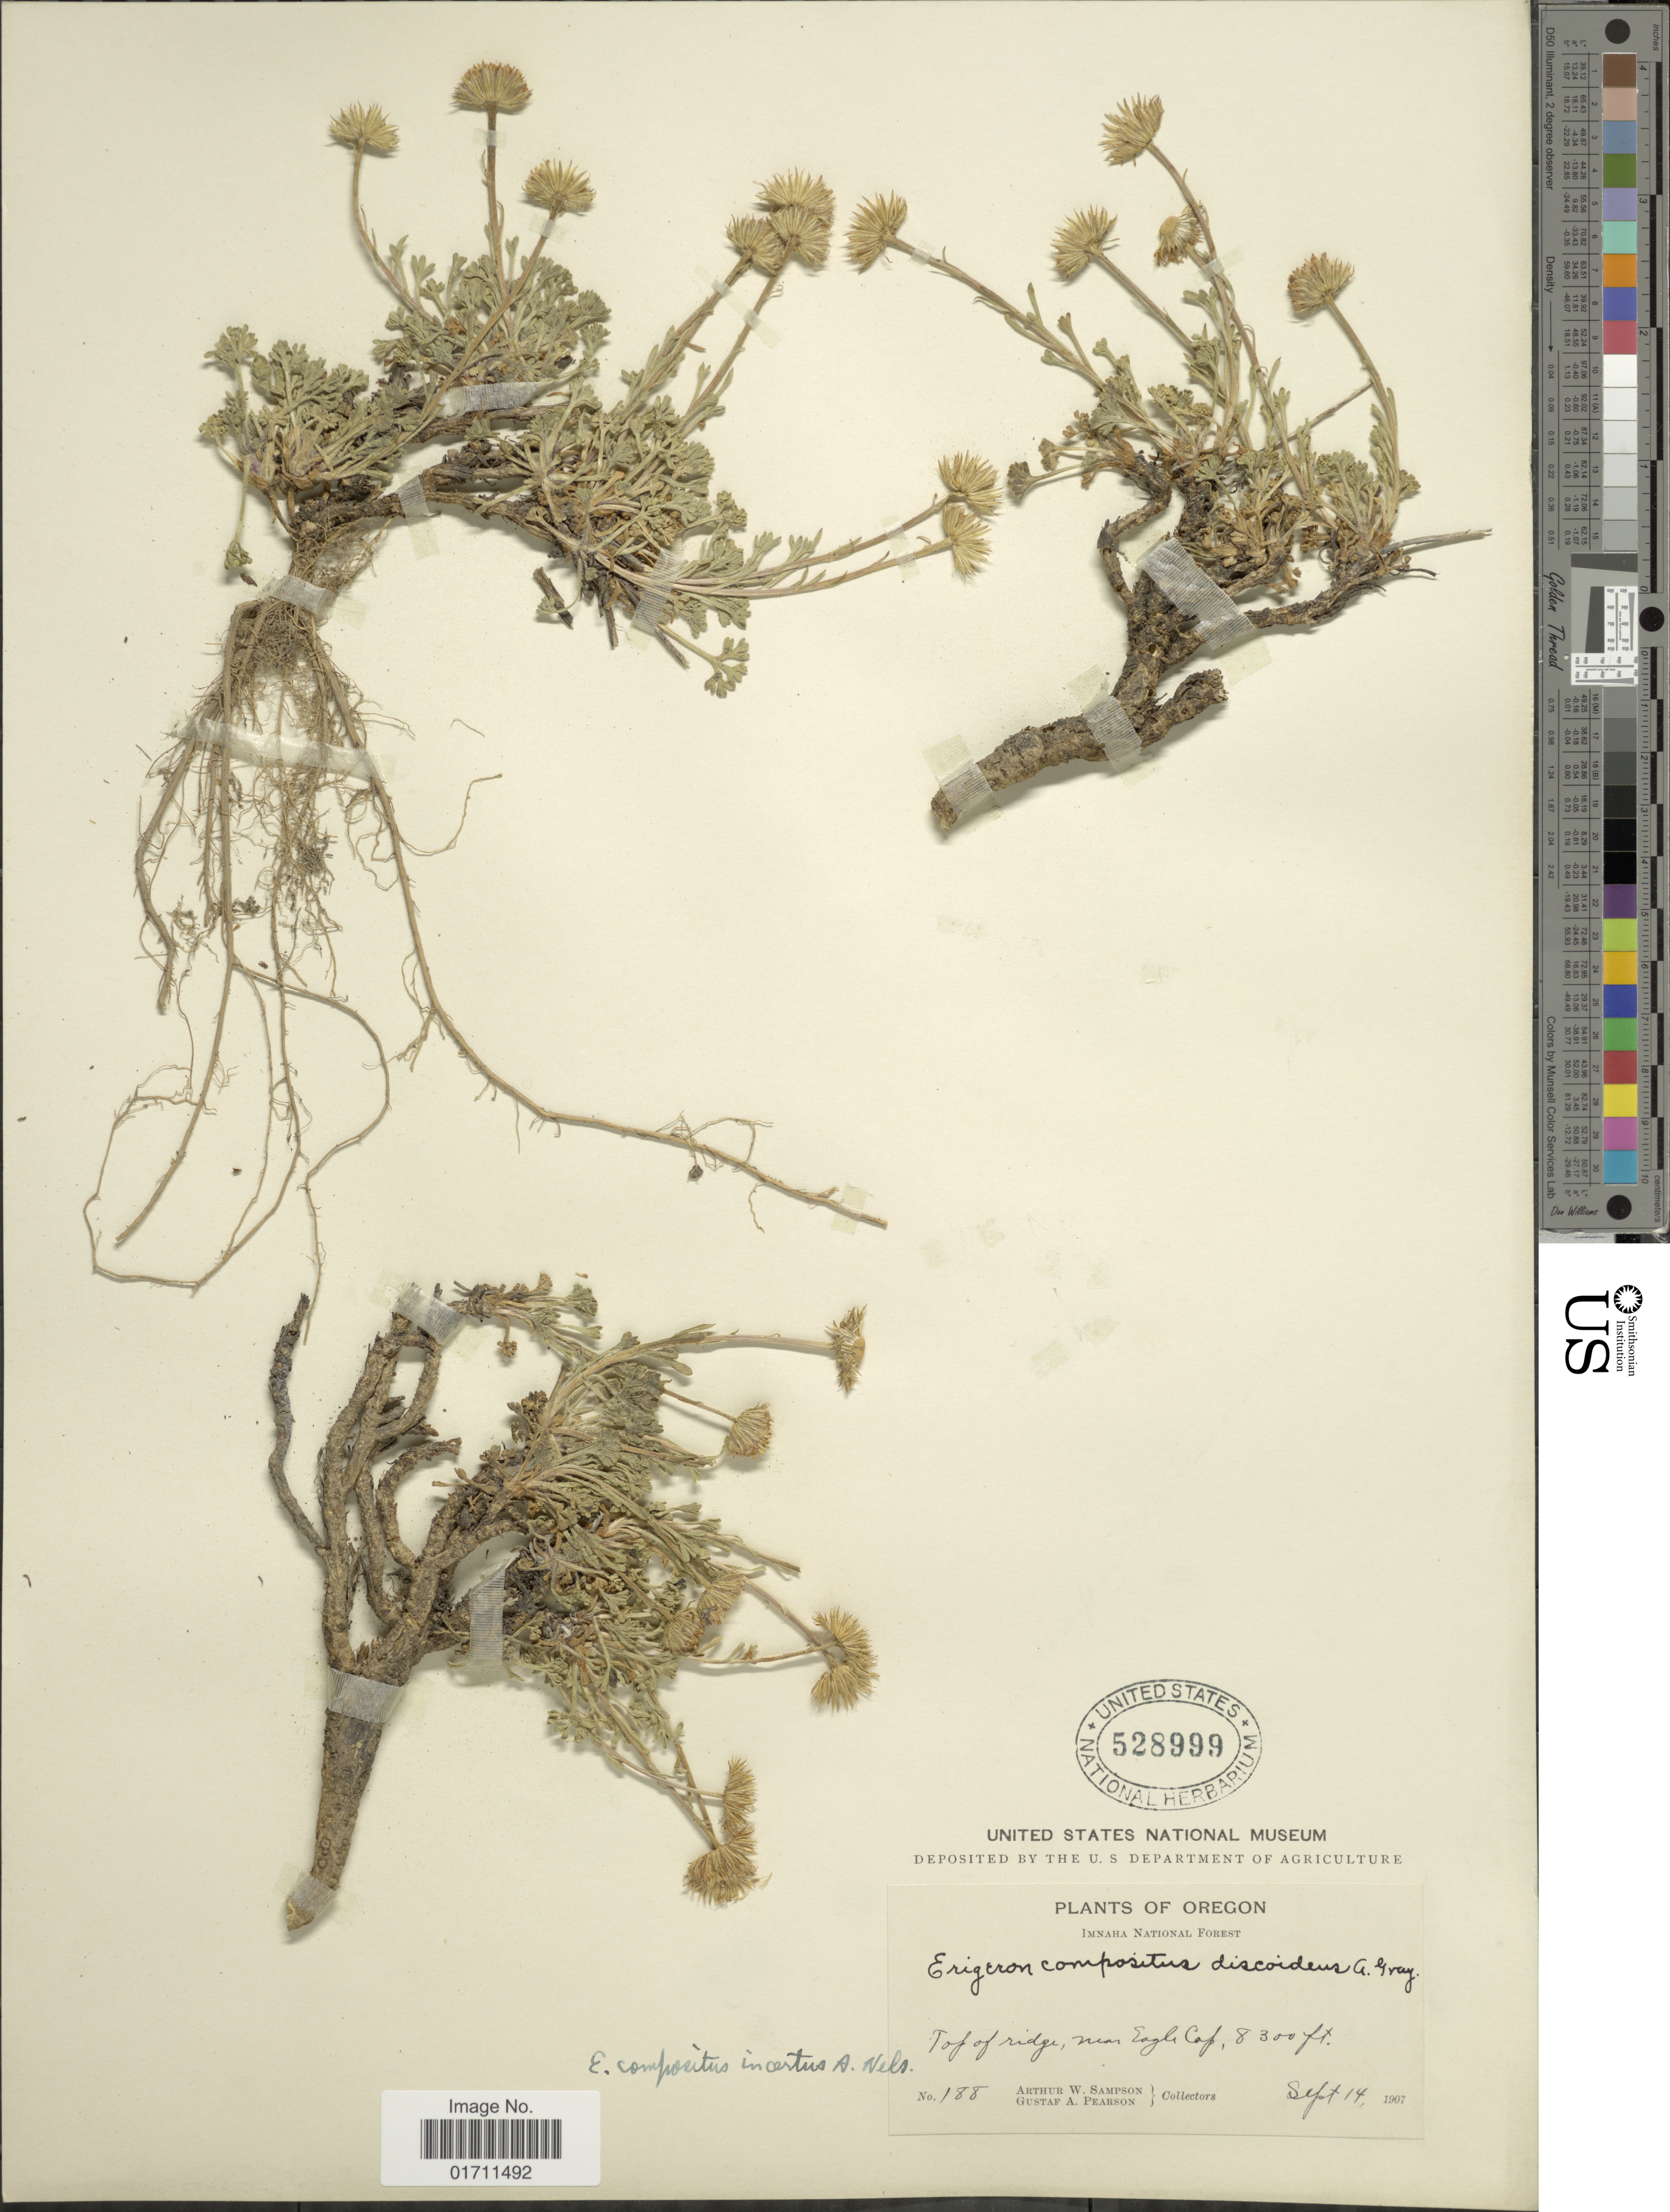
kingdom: Plantae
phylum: Tracheophyta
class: Magnoliopsida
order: Asterales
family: Asteraceae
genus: Erigeron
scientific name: Erigeron compositus var. incertus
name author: A. Nelson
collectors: A. Sampson & G. A. Pearson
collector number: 188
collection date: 1907-09-14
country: United States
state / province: Oregon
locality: Imnaha National Forest, Top of ridge, near Eagle Cap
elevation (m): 2530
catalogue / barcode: US 528999